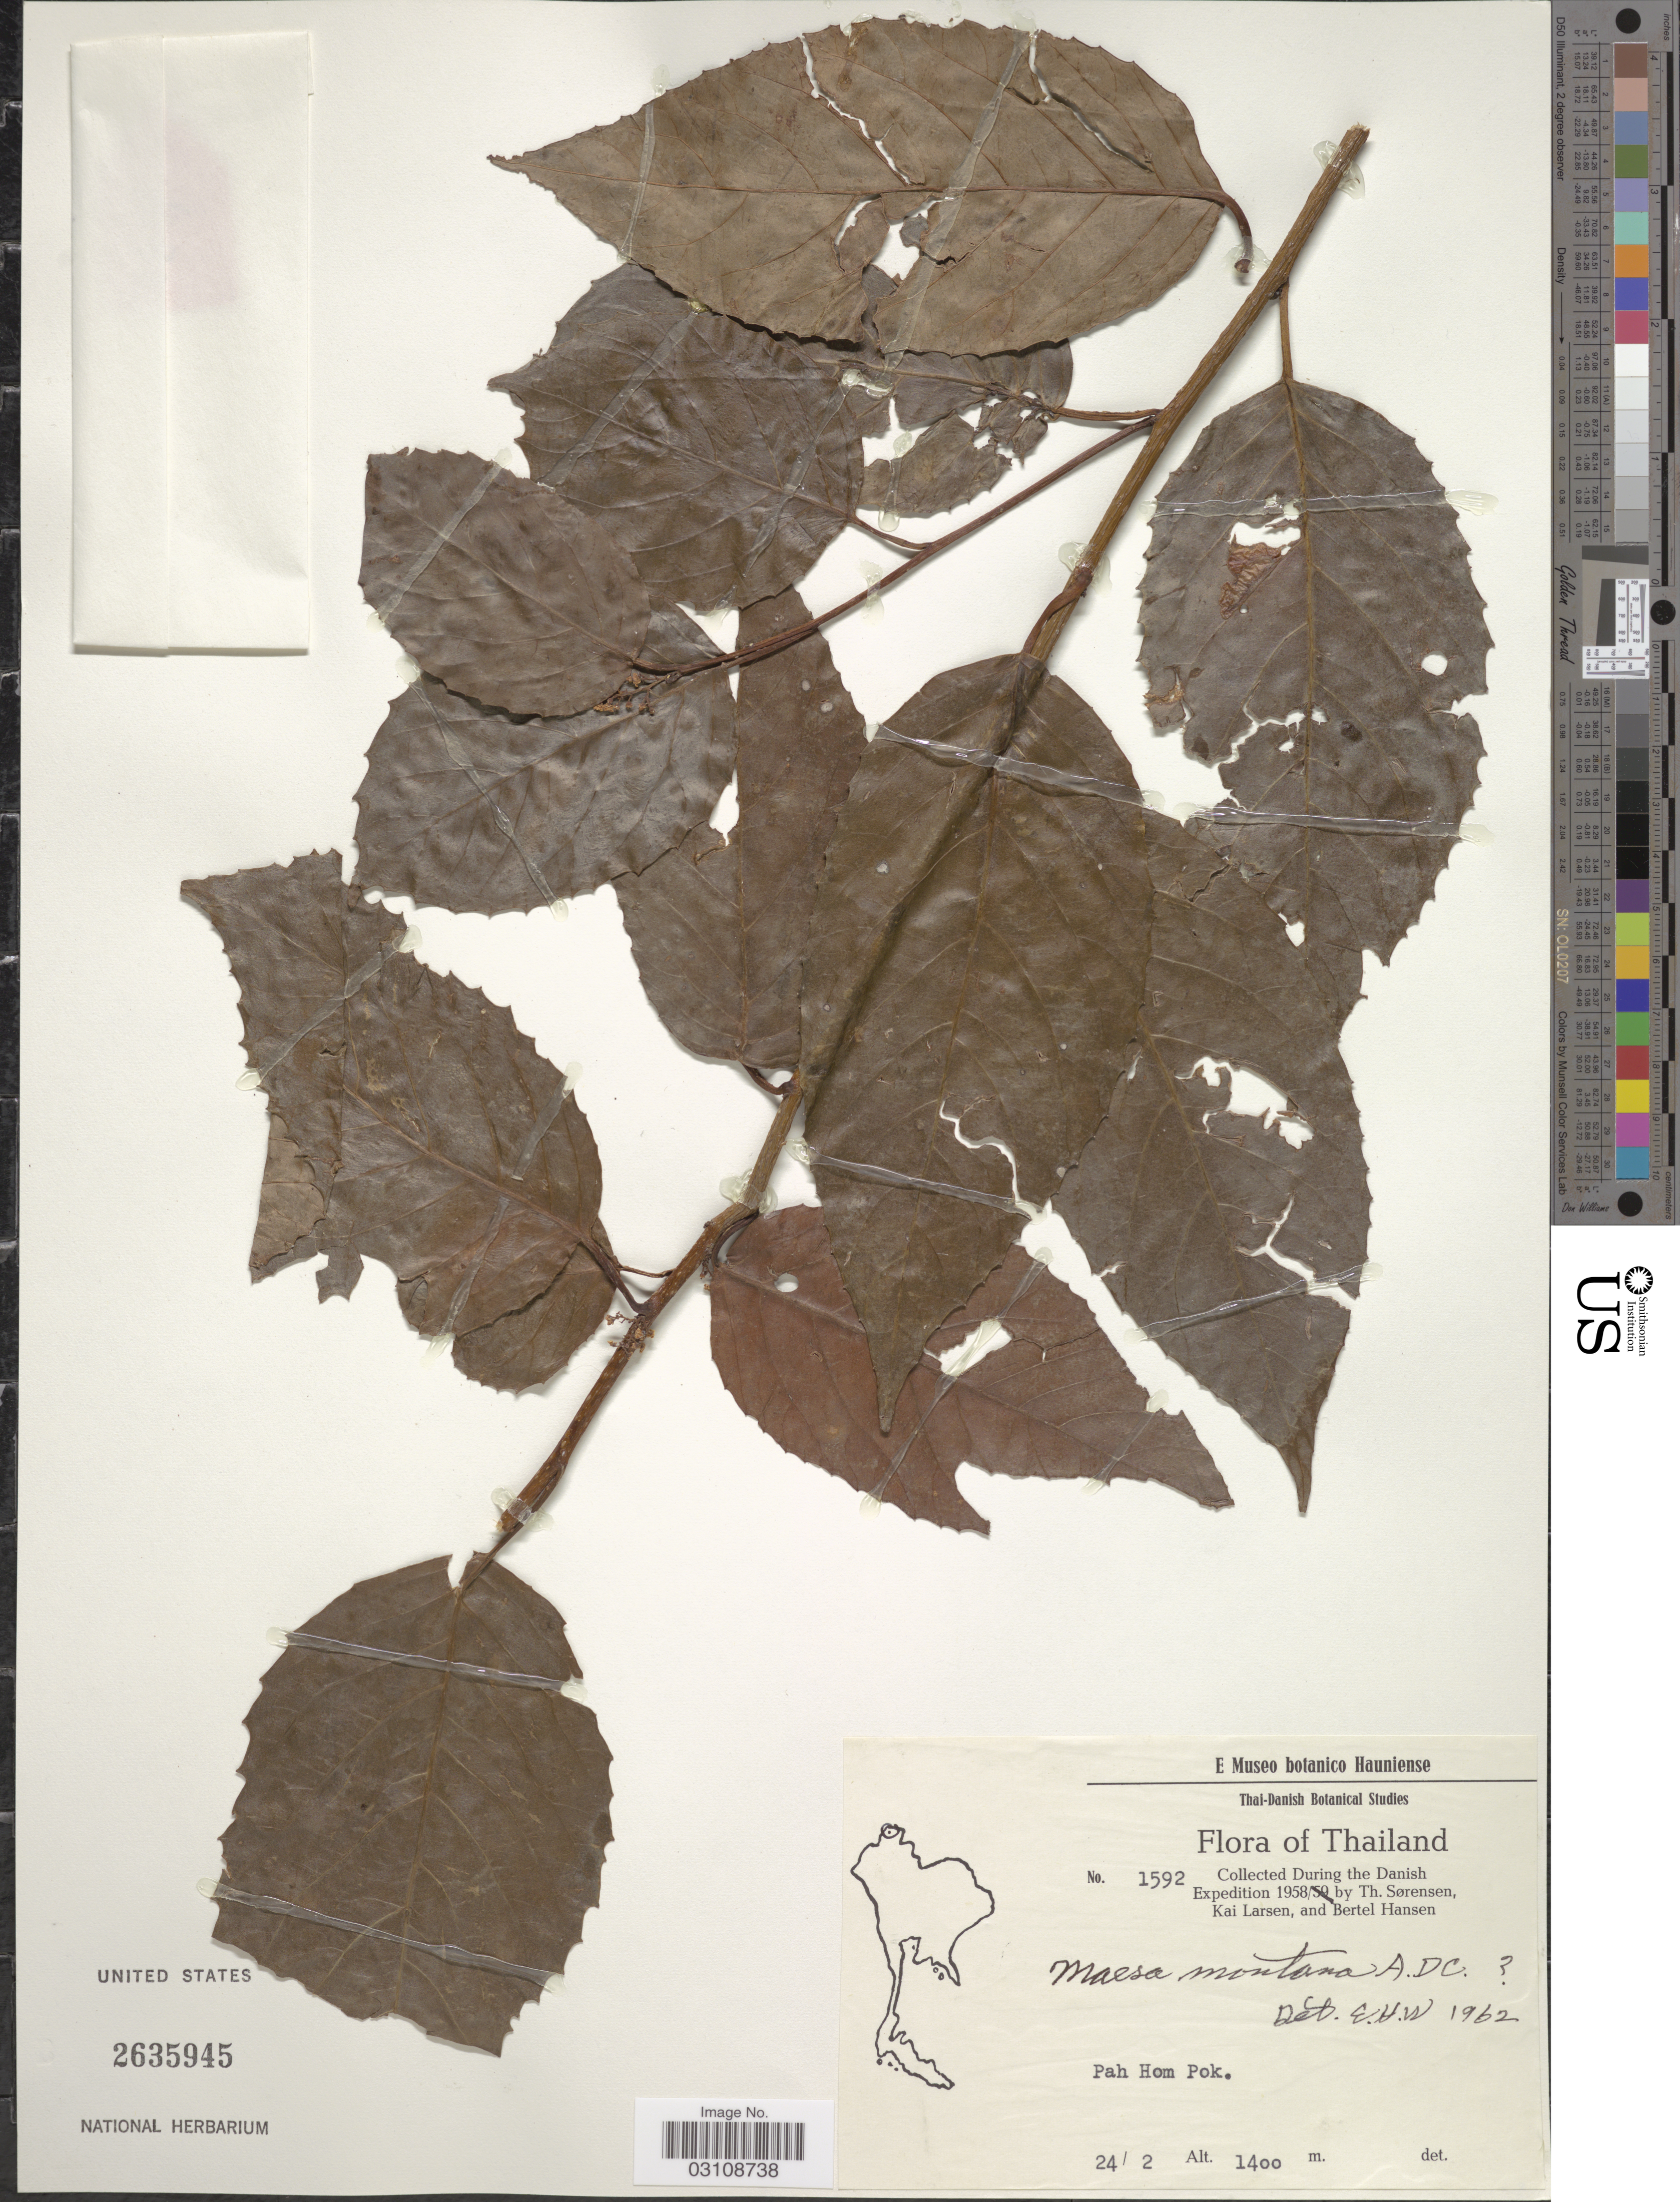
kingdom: Plantae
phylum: Tracheophyta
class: Magnoliopsida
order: Ericales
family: Primulaceae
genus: Maesa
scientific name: Maesa montana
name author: A. DC.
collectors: T. Sorensen, K. Larsen & B. Hansen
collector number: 1592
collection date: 1958-02-24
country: Thailand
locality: Pah Hom Pok.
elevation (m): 1400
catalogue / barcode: US 2635945